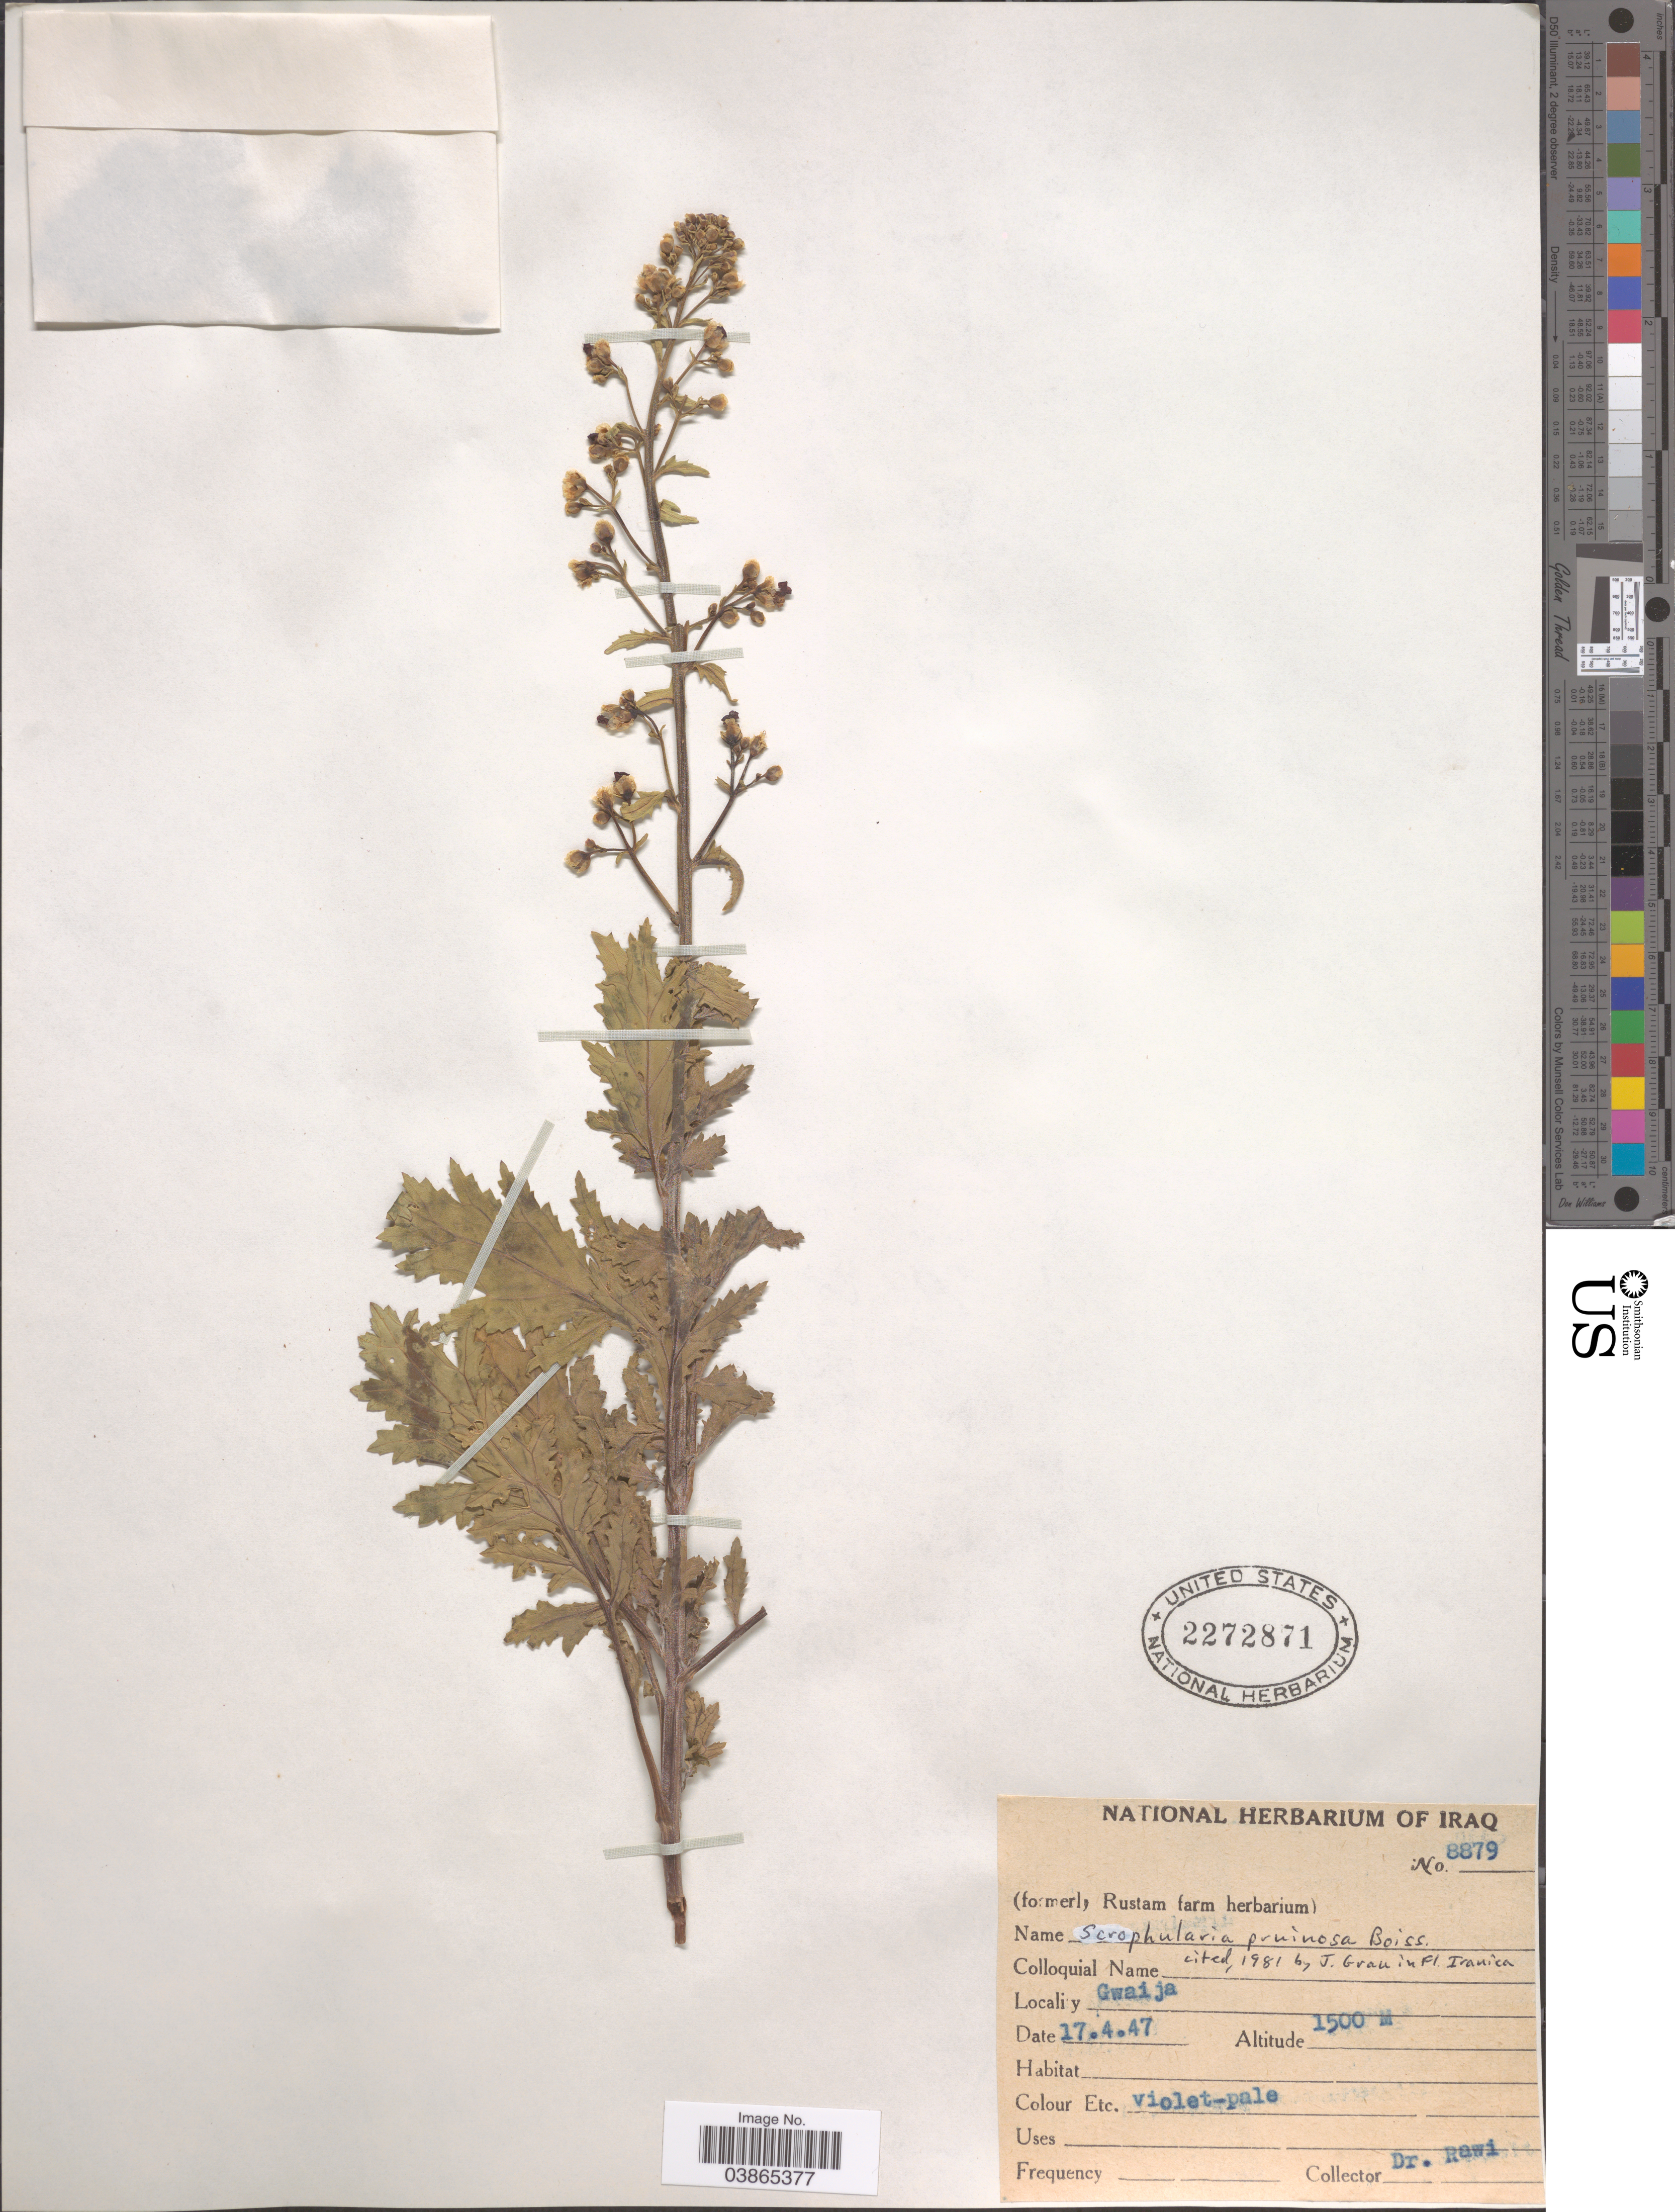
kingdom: Plantae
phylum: Tracheophyta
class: Magnoliopsida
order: Lamiales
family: Scrophulariaceae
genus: Scrophularia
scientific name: Scrophularia pruinosa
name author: Boiss.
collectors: -. Rawi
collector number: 8879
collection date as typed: Transcribed d/m/y: 17/4/47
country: Iraq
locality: Gwaija.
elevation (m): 1500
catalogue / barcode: US 2272871